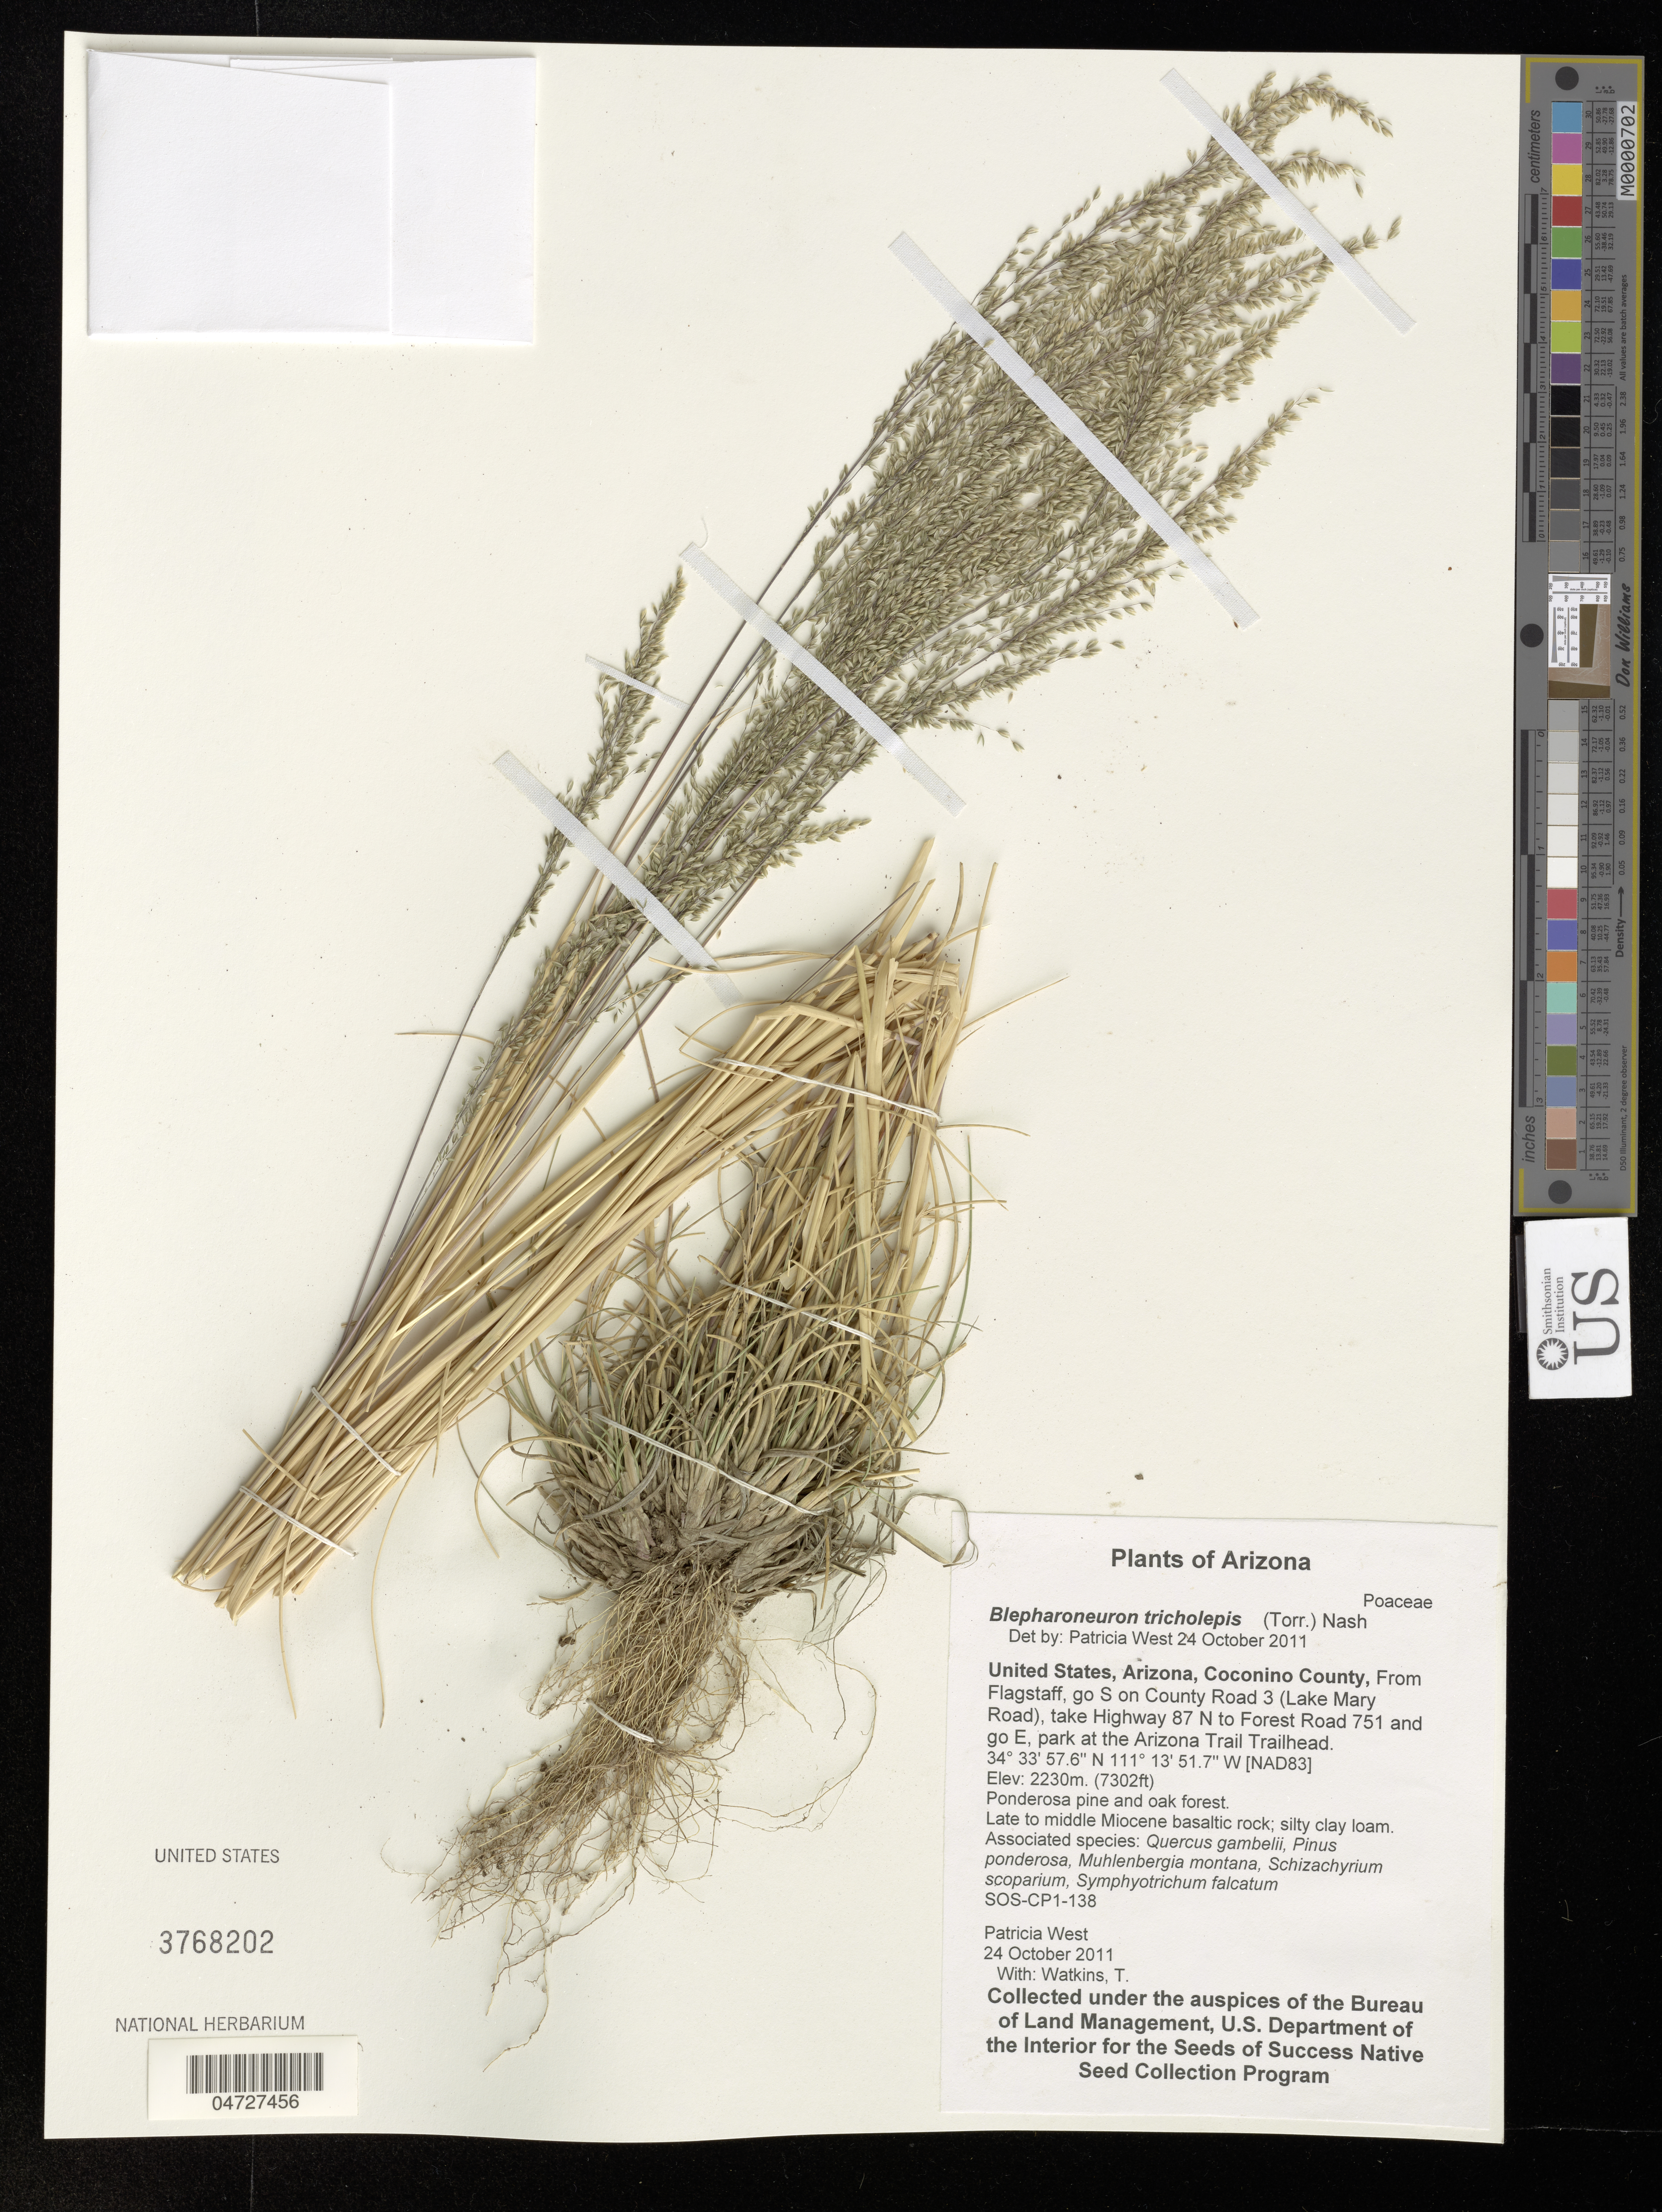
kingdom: Plantae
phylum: Tracheophyta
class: Liliopsida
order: Poales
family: Poaceae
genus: Blepharoneuron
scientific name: Blepharoneuron tricholepis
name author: (Torr.) Nash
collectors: P. West & T. Watkins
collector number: SOS-CP1-138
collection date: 2011-10-24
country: United States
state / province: Arizona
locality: Coconino County, From Flagstaff, go S on County Road 3 (Lake Mary Road), take Highway 87 N to Forest Road 751 and go E, park at the Arizona Trail Trailhead.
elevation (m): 2230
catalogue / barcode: US 3768202